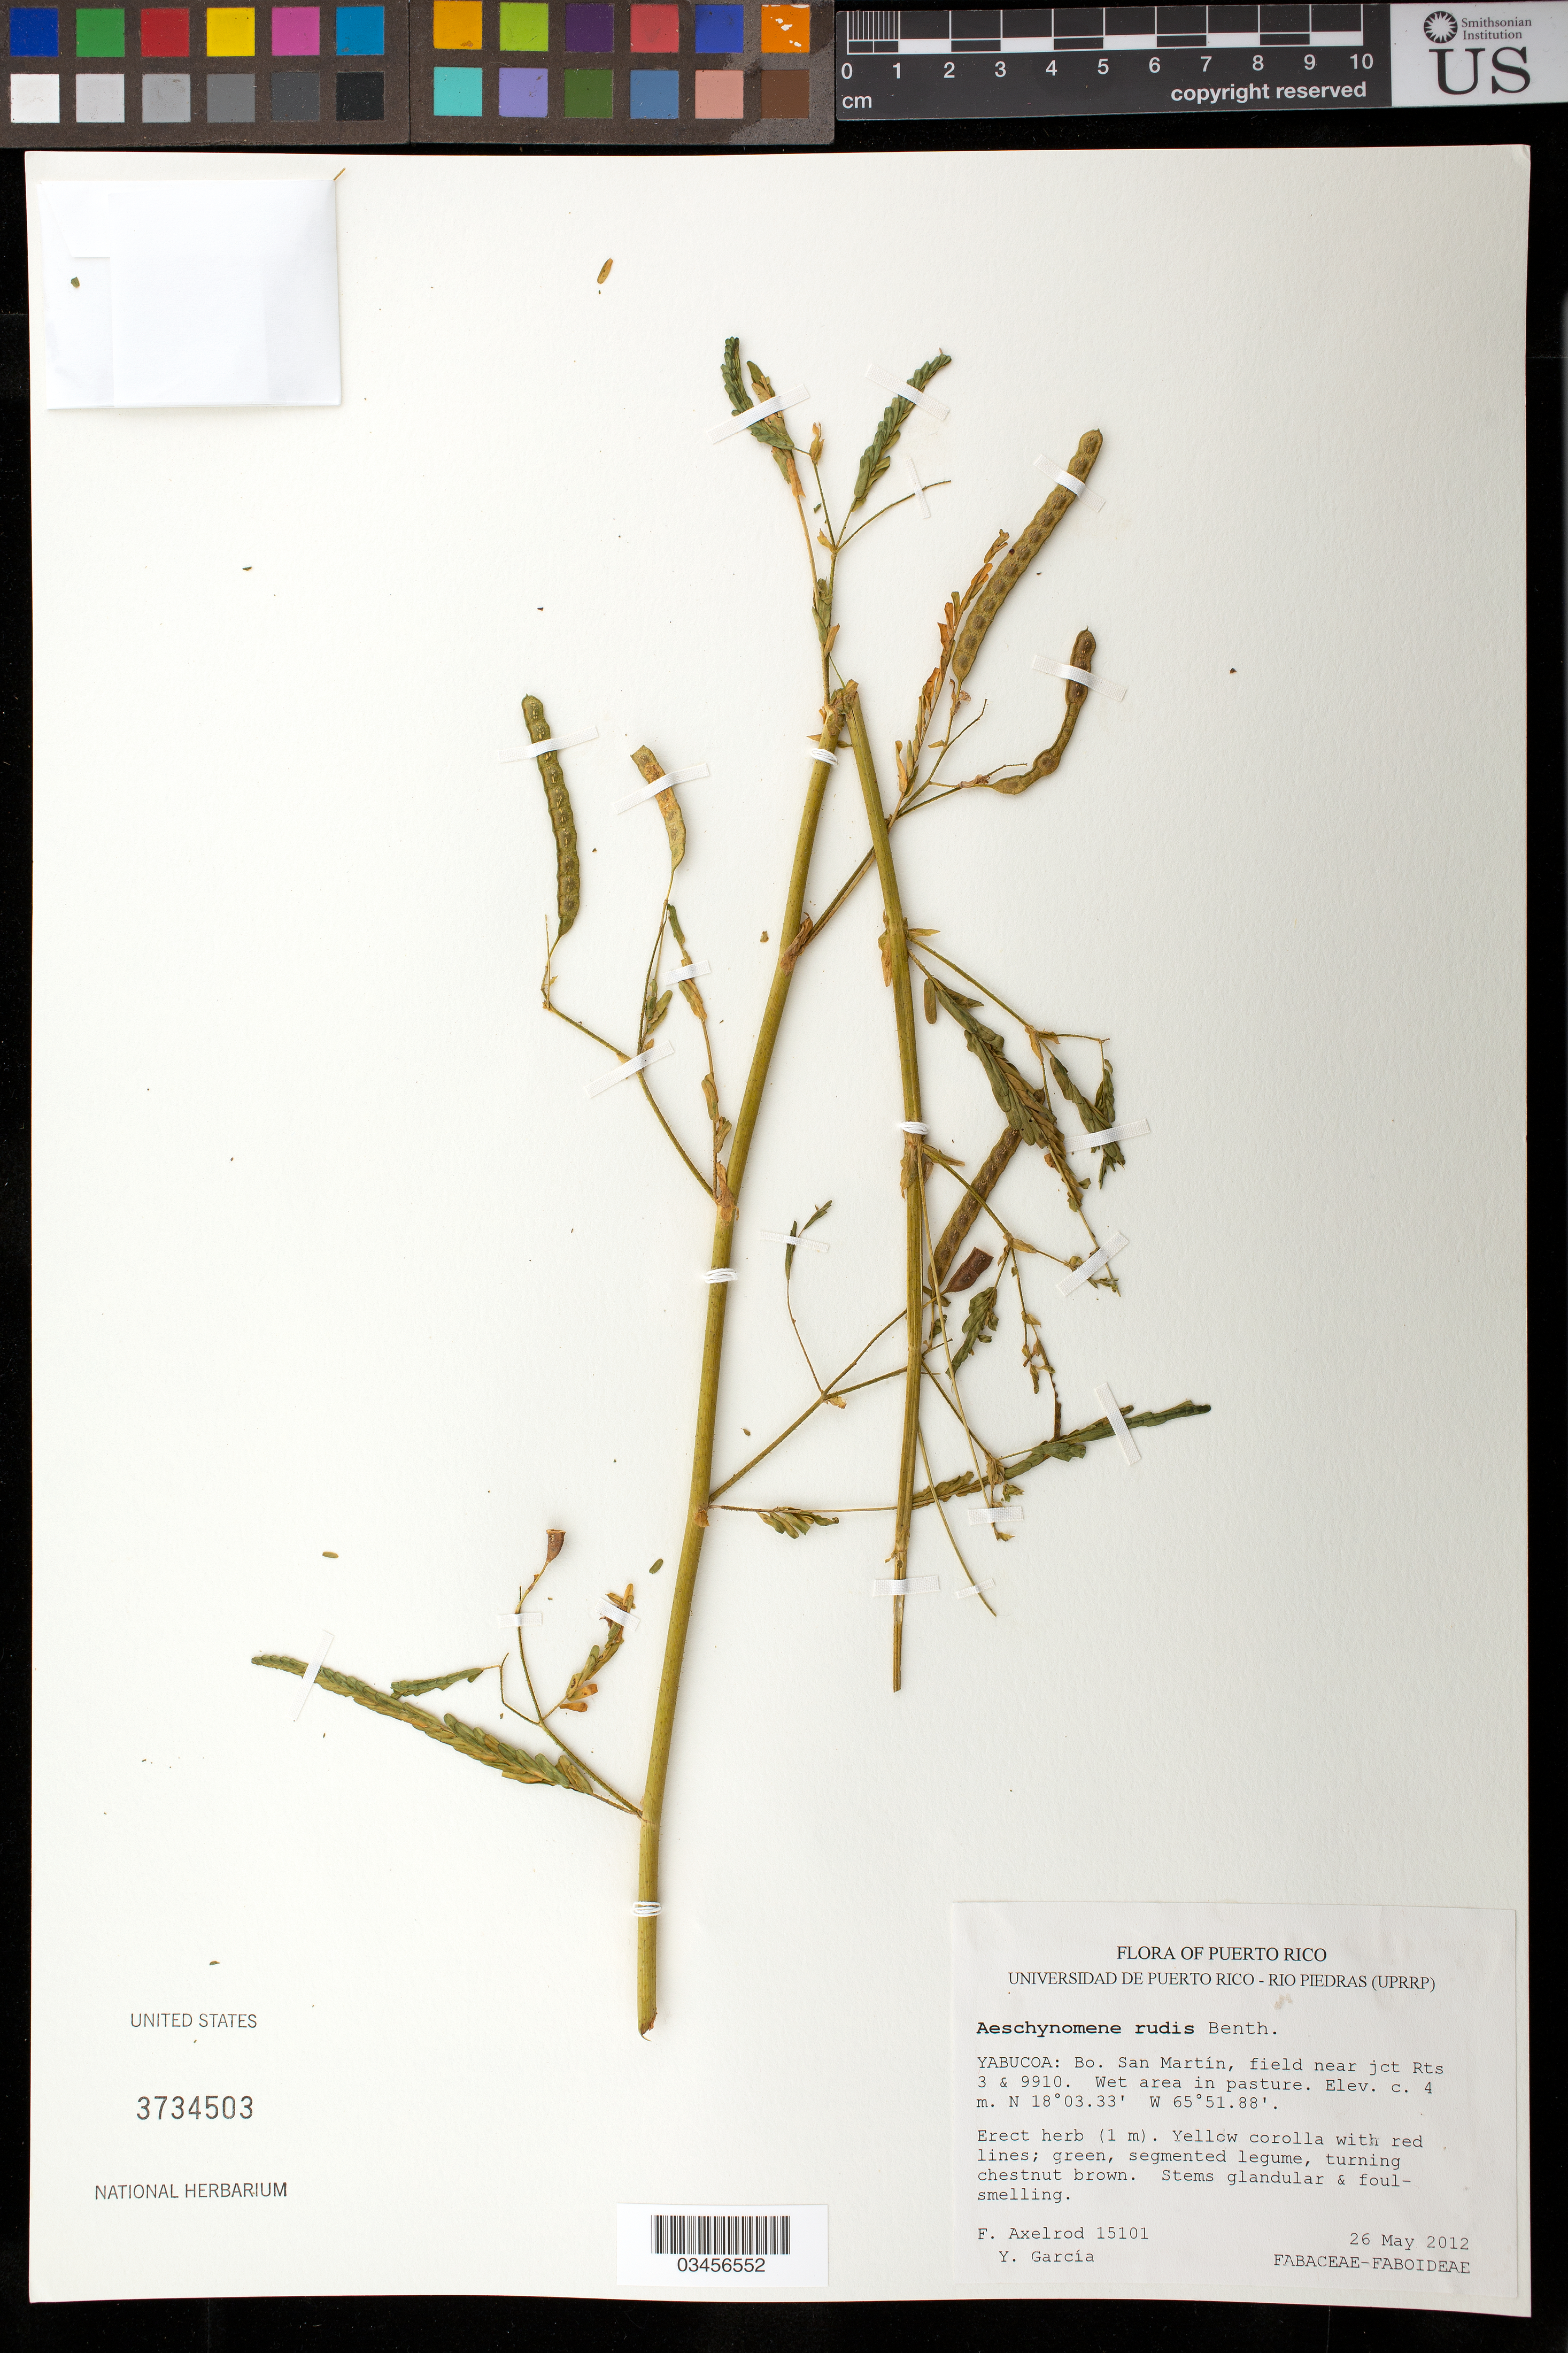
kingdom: Plantae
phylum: Tracheophyta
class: Magnoliopsida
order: Fabales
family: Fabaceae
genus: Aeschynomene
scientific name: Aeschynomene rudis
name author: Benth.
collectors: F. S. Axelrod & Y. García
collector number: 15101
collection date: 2012-05-26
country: Puerto Rico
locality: Yabucoa: Bo. San Martin, field near jct Rts. 3 & 9910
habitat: Wet area in pasture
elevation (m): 4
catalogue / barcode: US 3734503